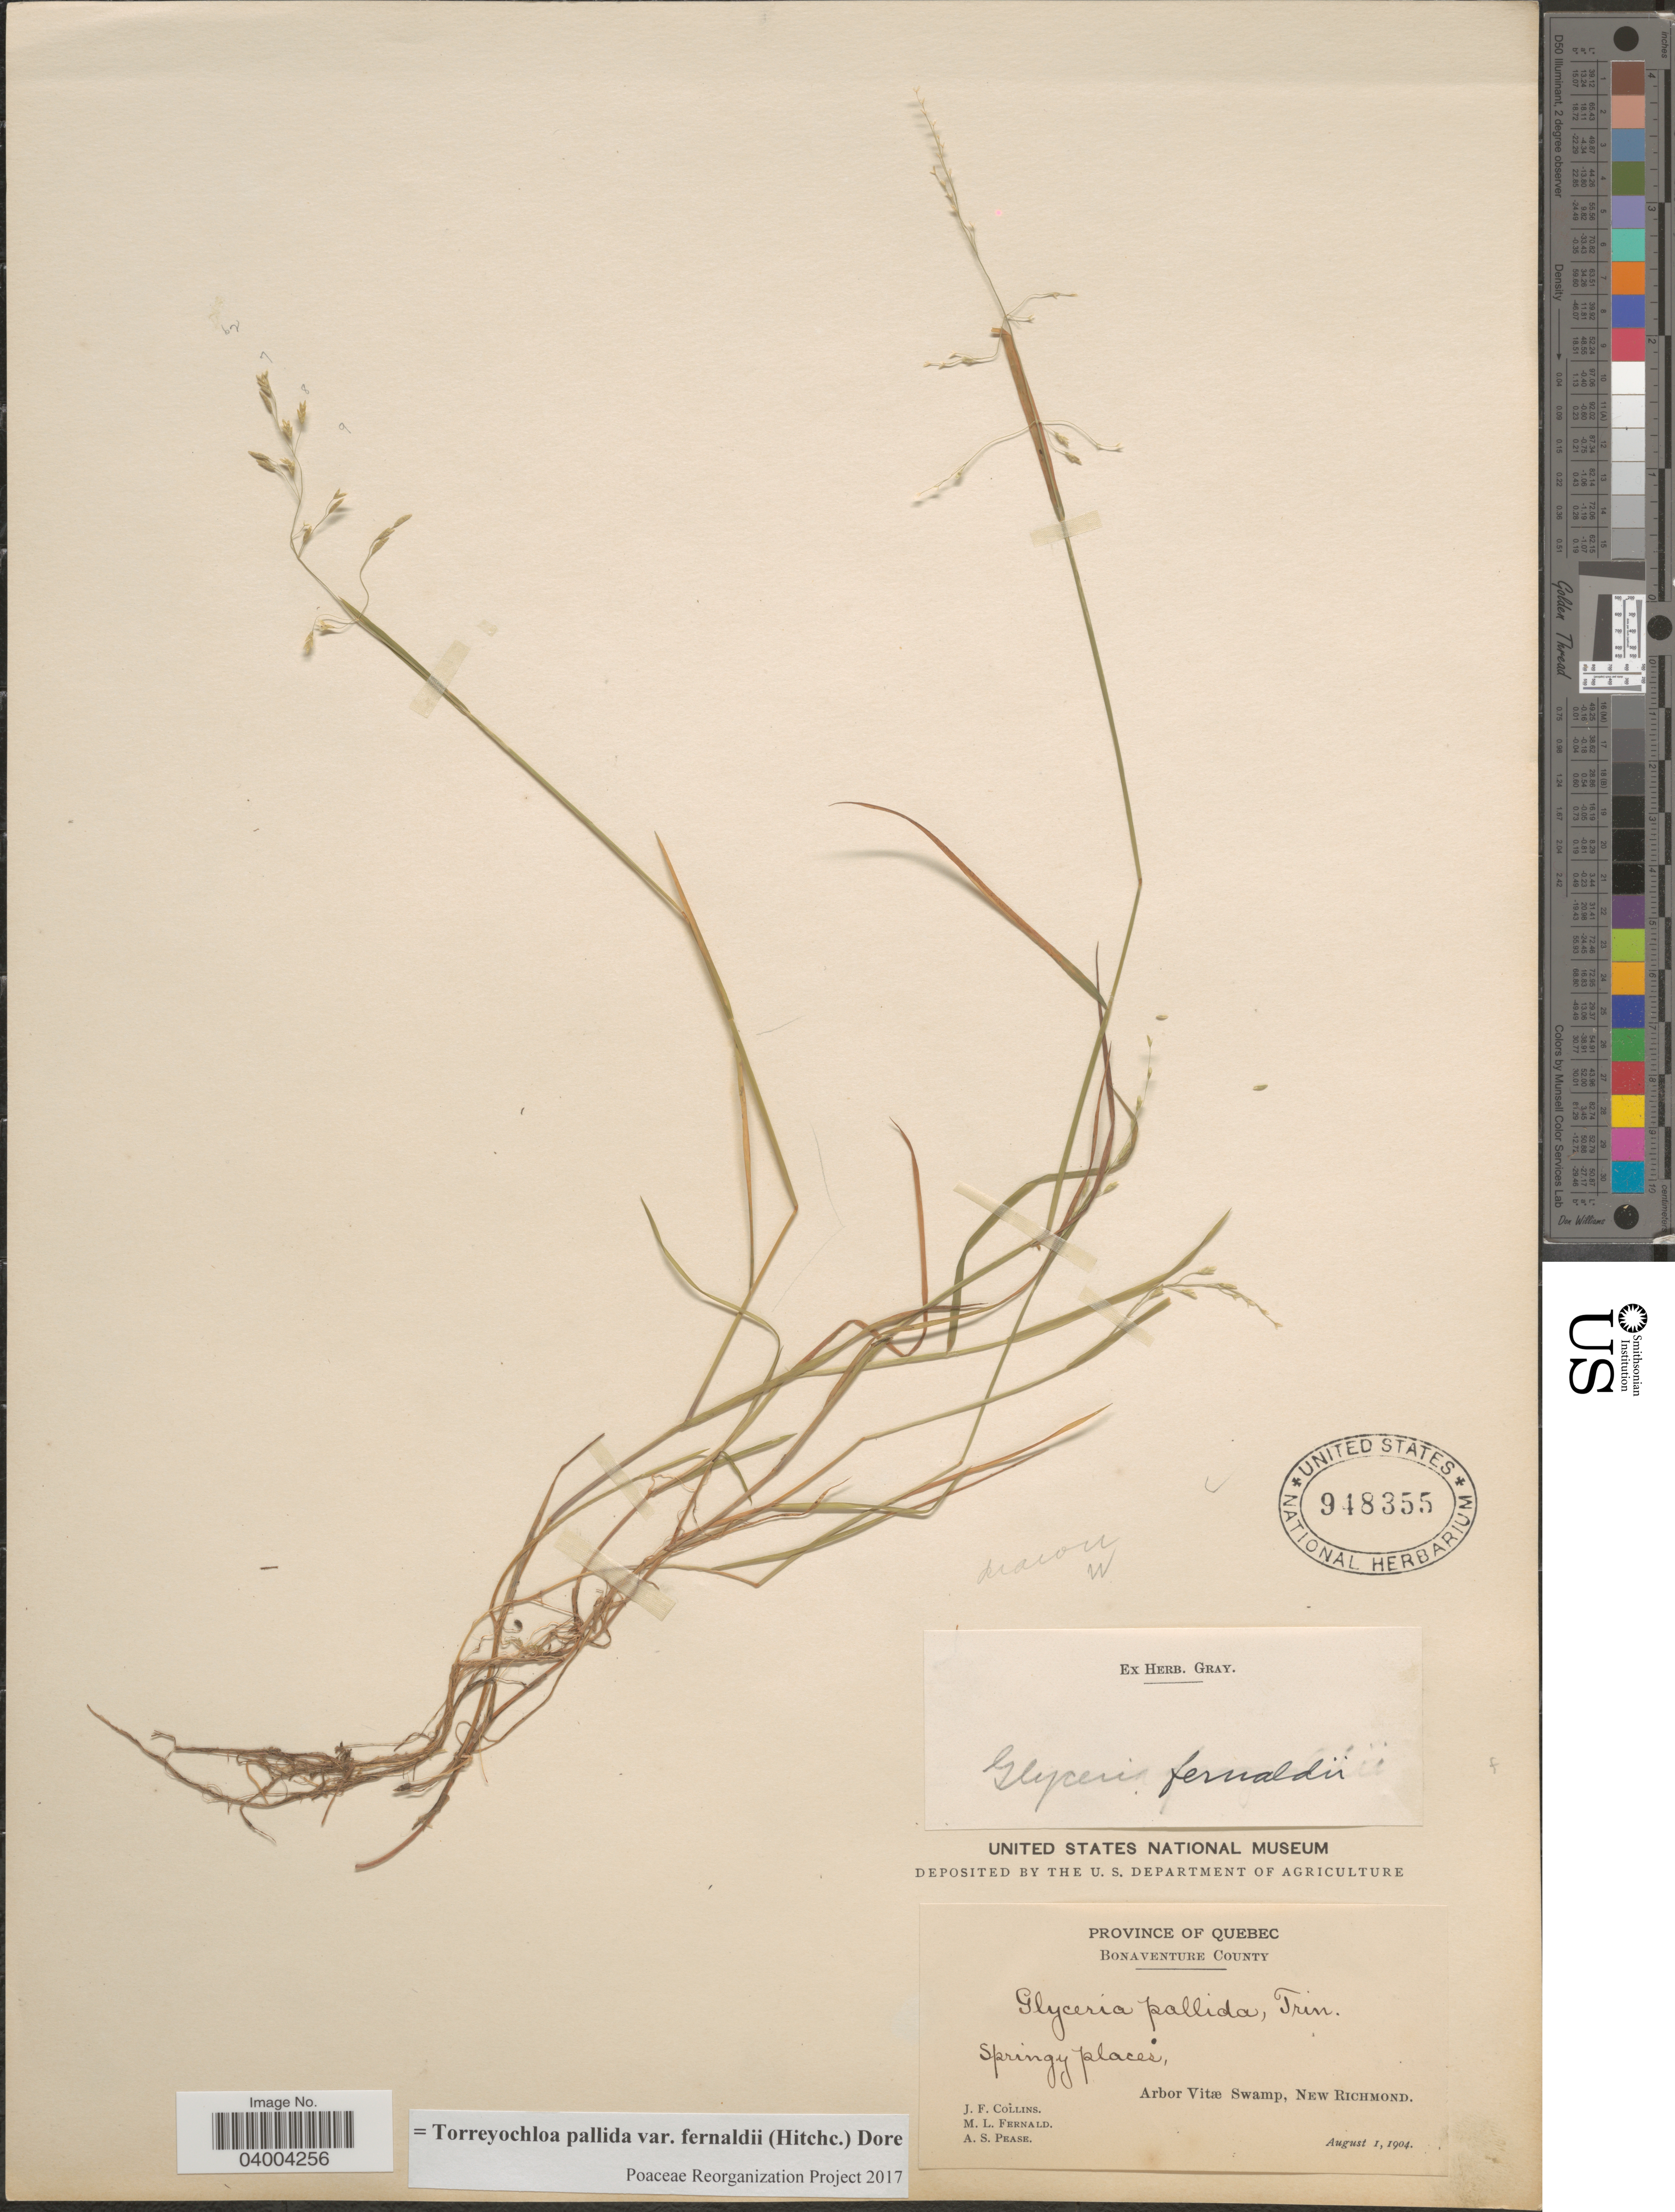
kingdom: Plantae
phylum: Tracheophyta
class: Liliopsida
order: Poales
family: Poaceae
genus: Torreyochloa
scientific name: Torreyochloa pallida var. fernaldii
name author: (Hitchc.) Dore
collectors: J. Collins, M. L. Fernald & A. S. Pease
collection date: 1904-08-01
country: Canada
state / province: Quebec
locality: Bonaventure County. Springy places, Arbor Vitæ Swamp, New Richmond.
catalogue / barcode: US 948355